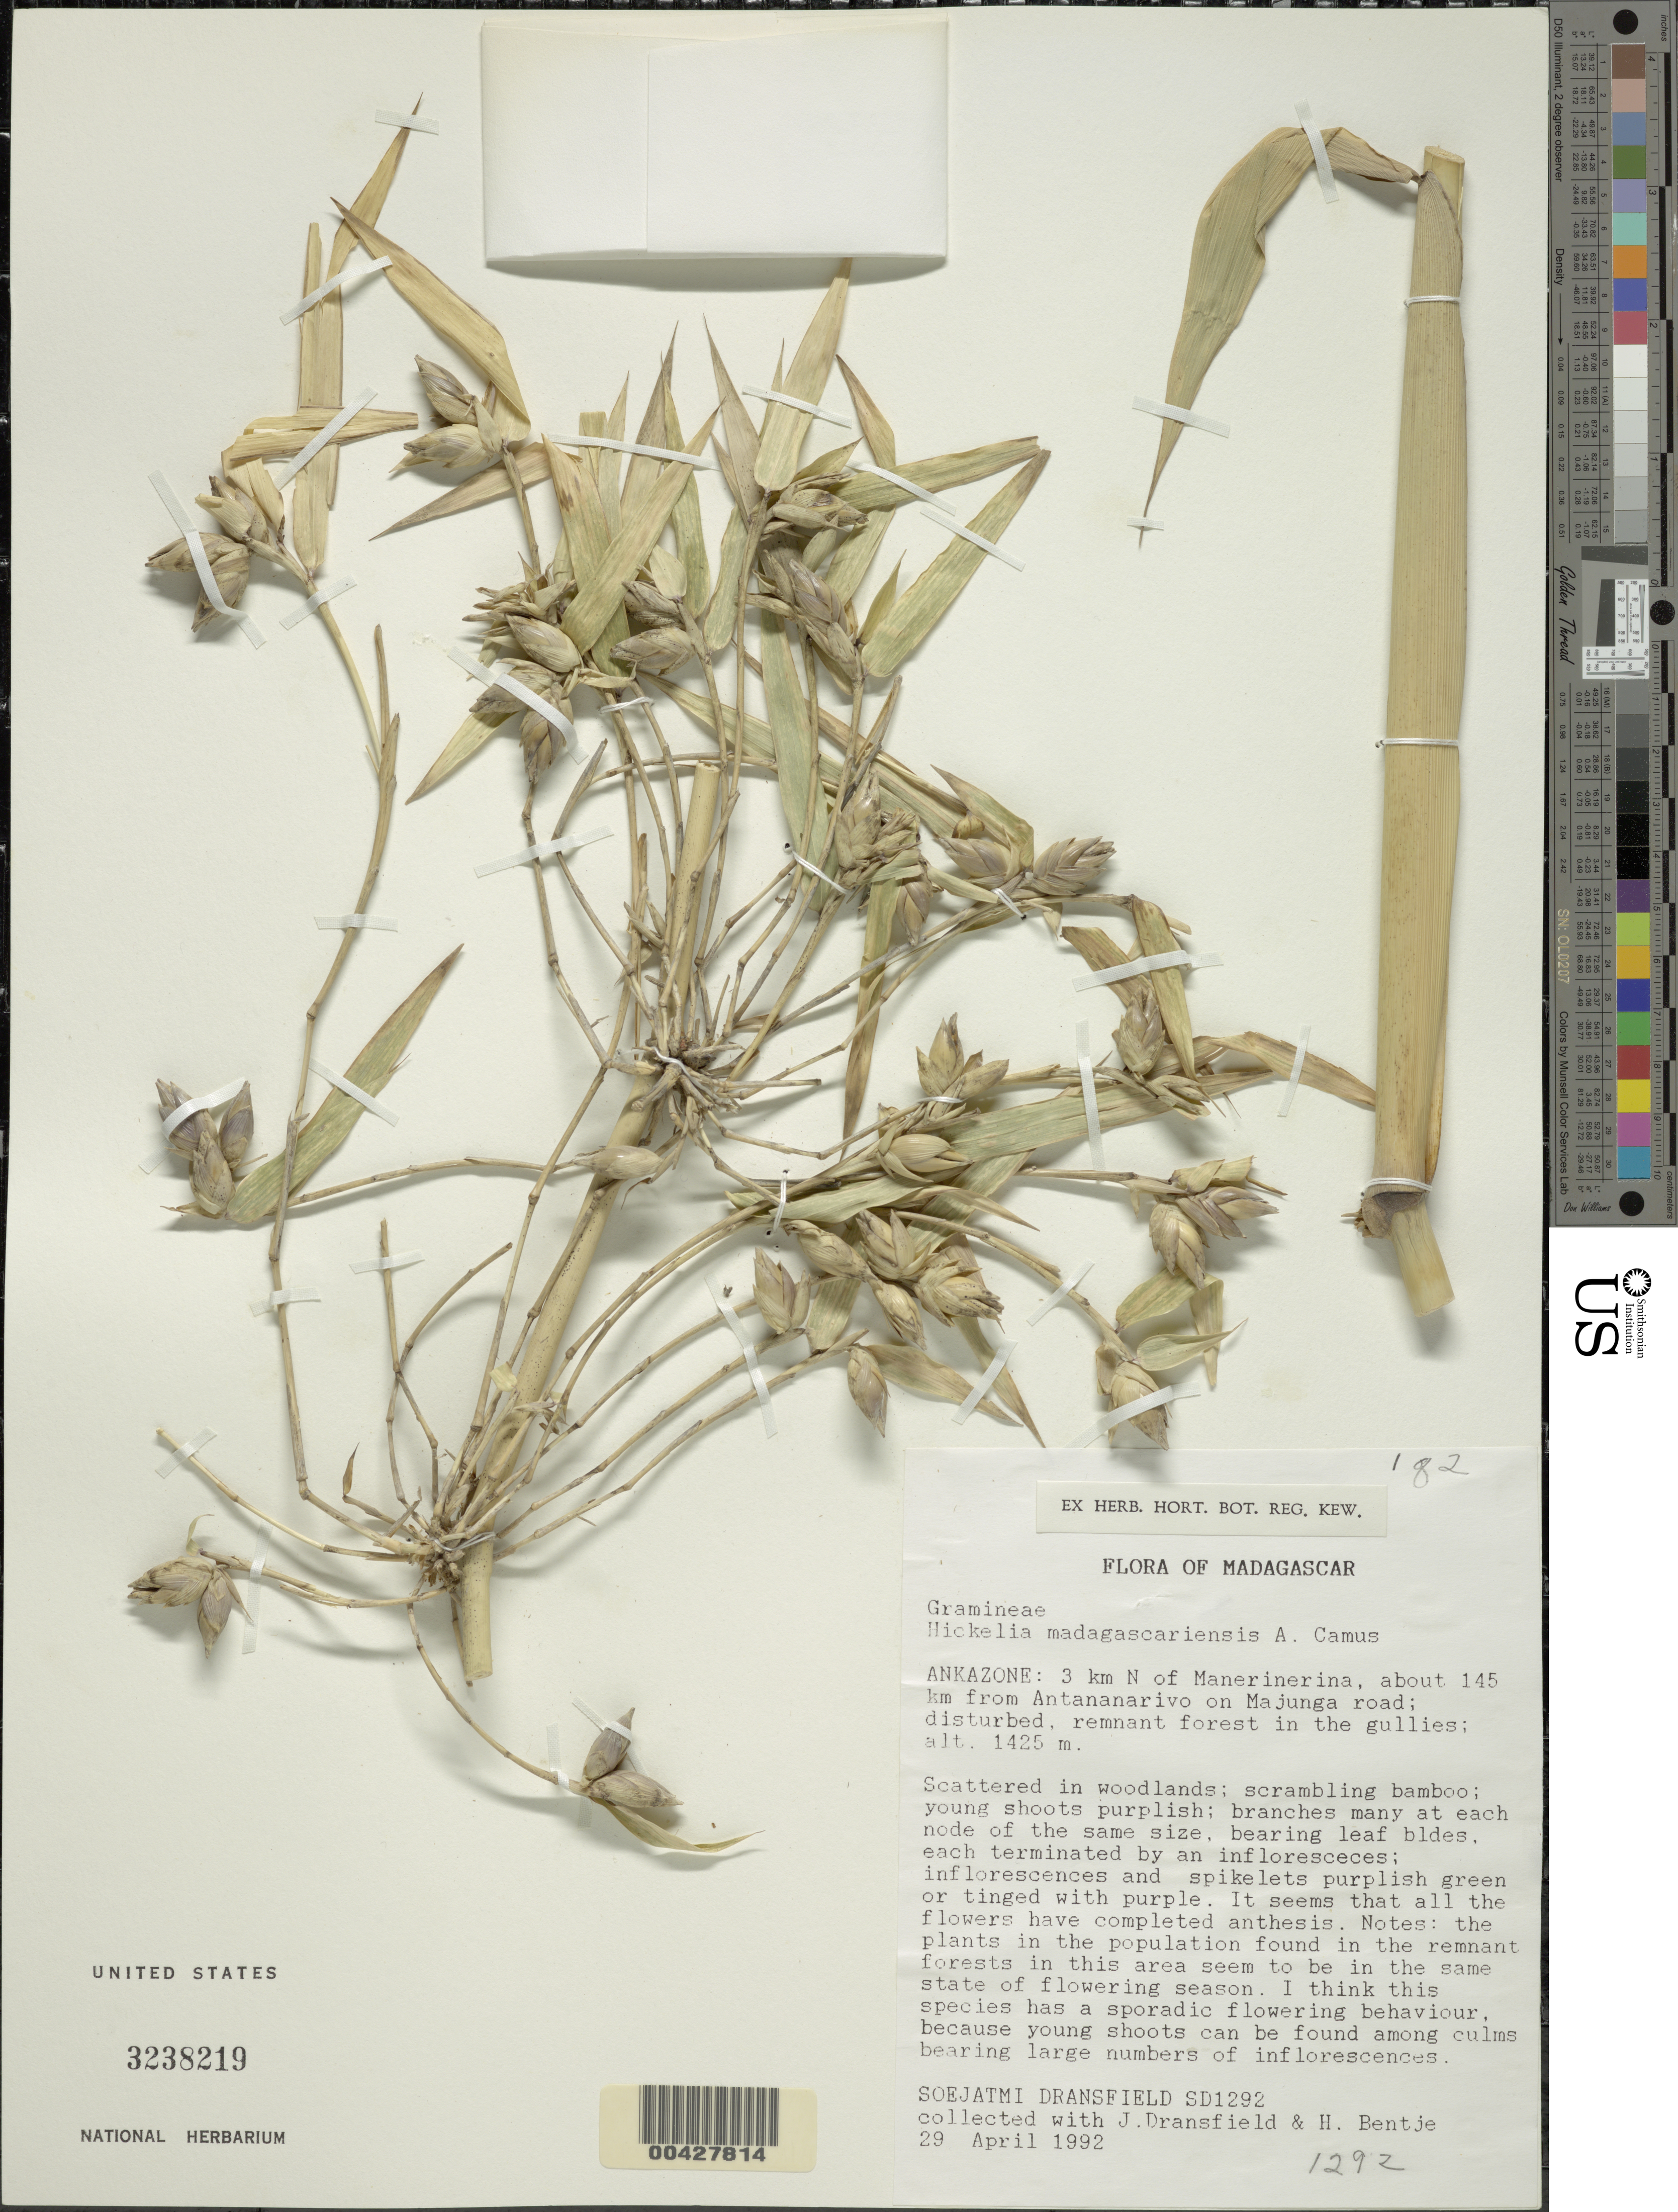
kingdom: Plantae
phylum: Tracheophyta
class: Liliopsida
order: Poales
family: Poaceae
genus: Hickelia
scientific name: Hickelia madagascariensis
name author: A. Camus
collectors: S. Dransfield & H. Bentje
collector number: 1292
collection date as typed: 29 Apr 1992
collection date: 1992-04-29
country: Madagascar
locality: Ankazone, n of manerinerina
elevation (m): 1425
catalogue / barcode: US 3238219